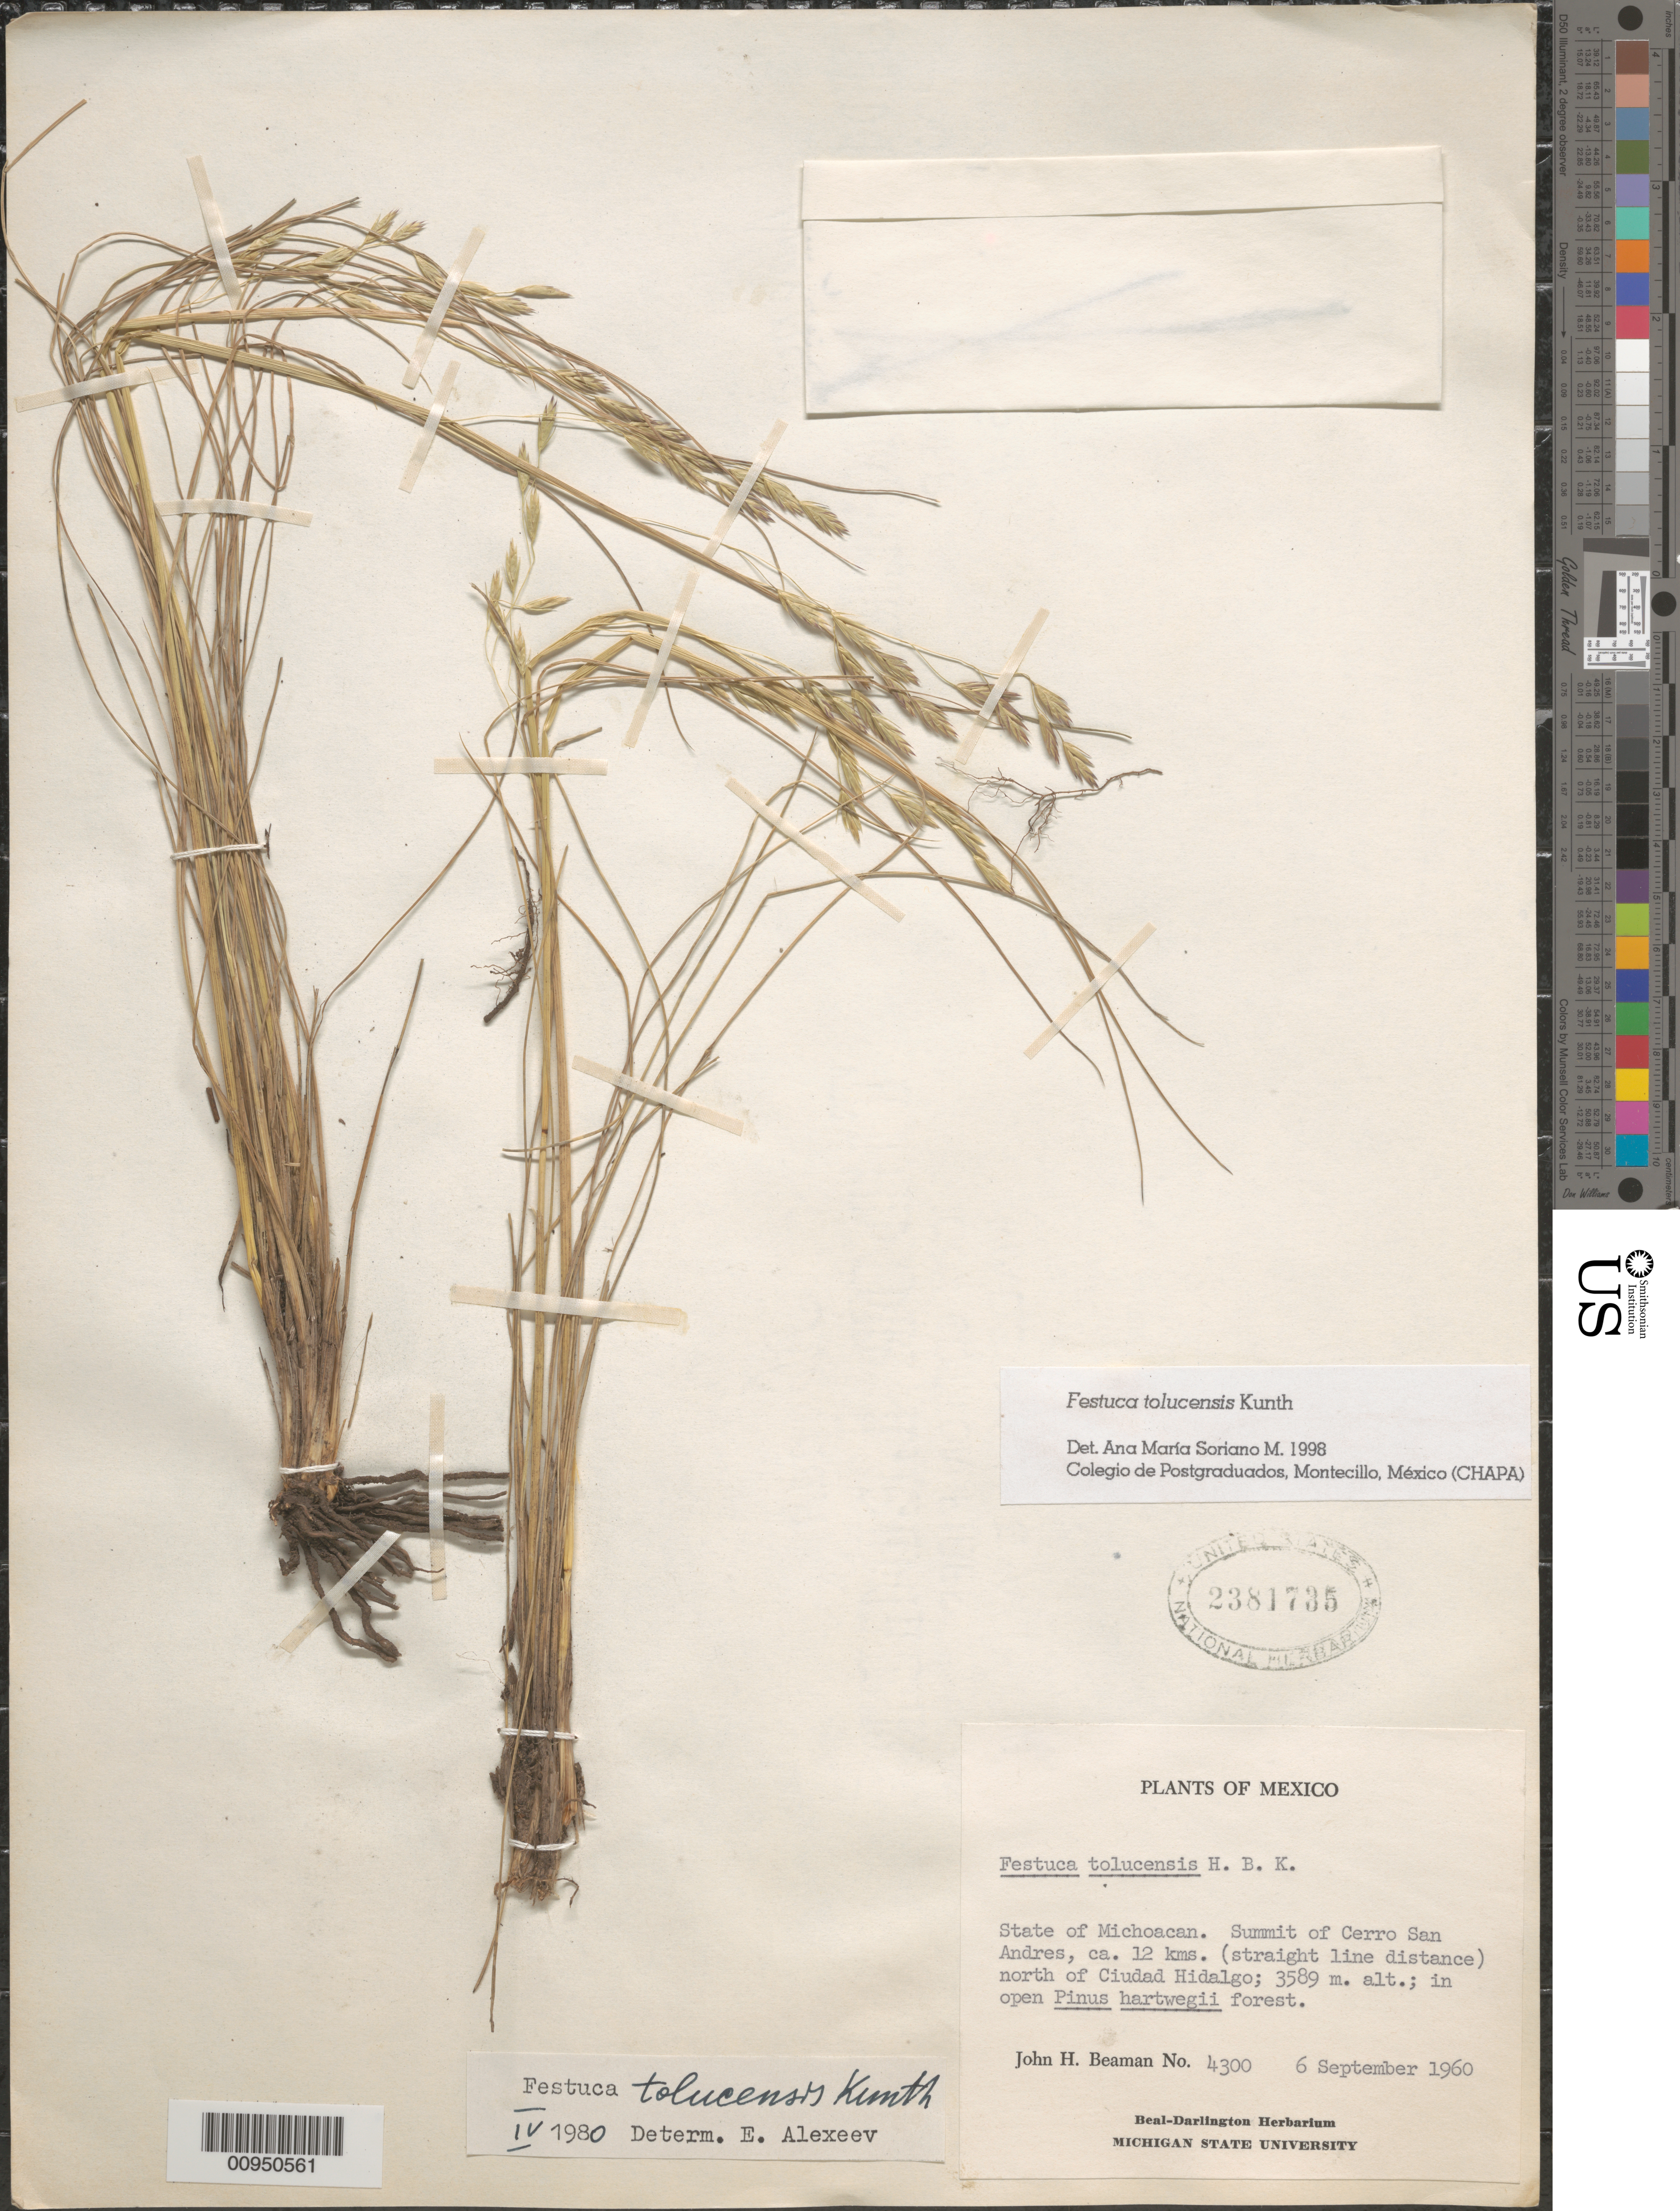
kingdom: Plantae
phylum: Tracheophyta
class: Liliopsida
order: Poales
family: Poaceae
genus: Festuca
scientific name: Festuca tolucensis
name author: Kunth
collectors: J. H. Beaman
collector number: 4300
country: Mexico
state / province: Michoacán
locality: Cerro San Andres, N of Ciudad Hidalgo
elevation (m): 3589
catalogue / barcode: US 2381735